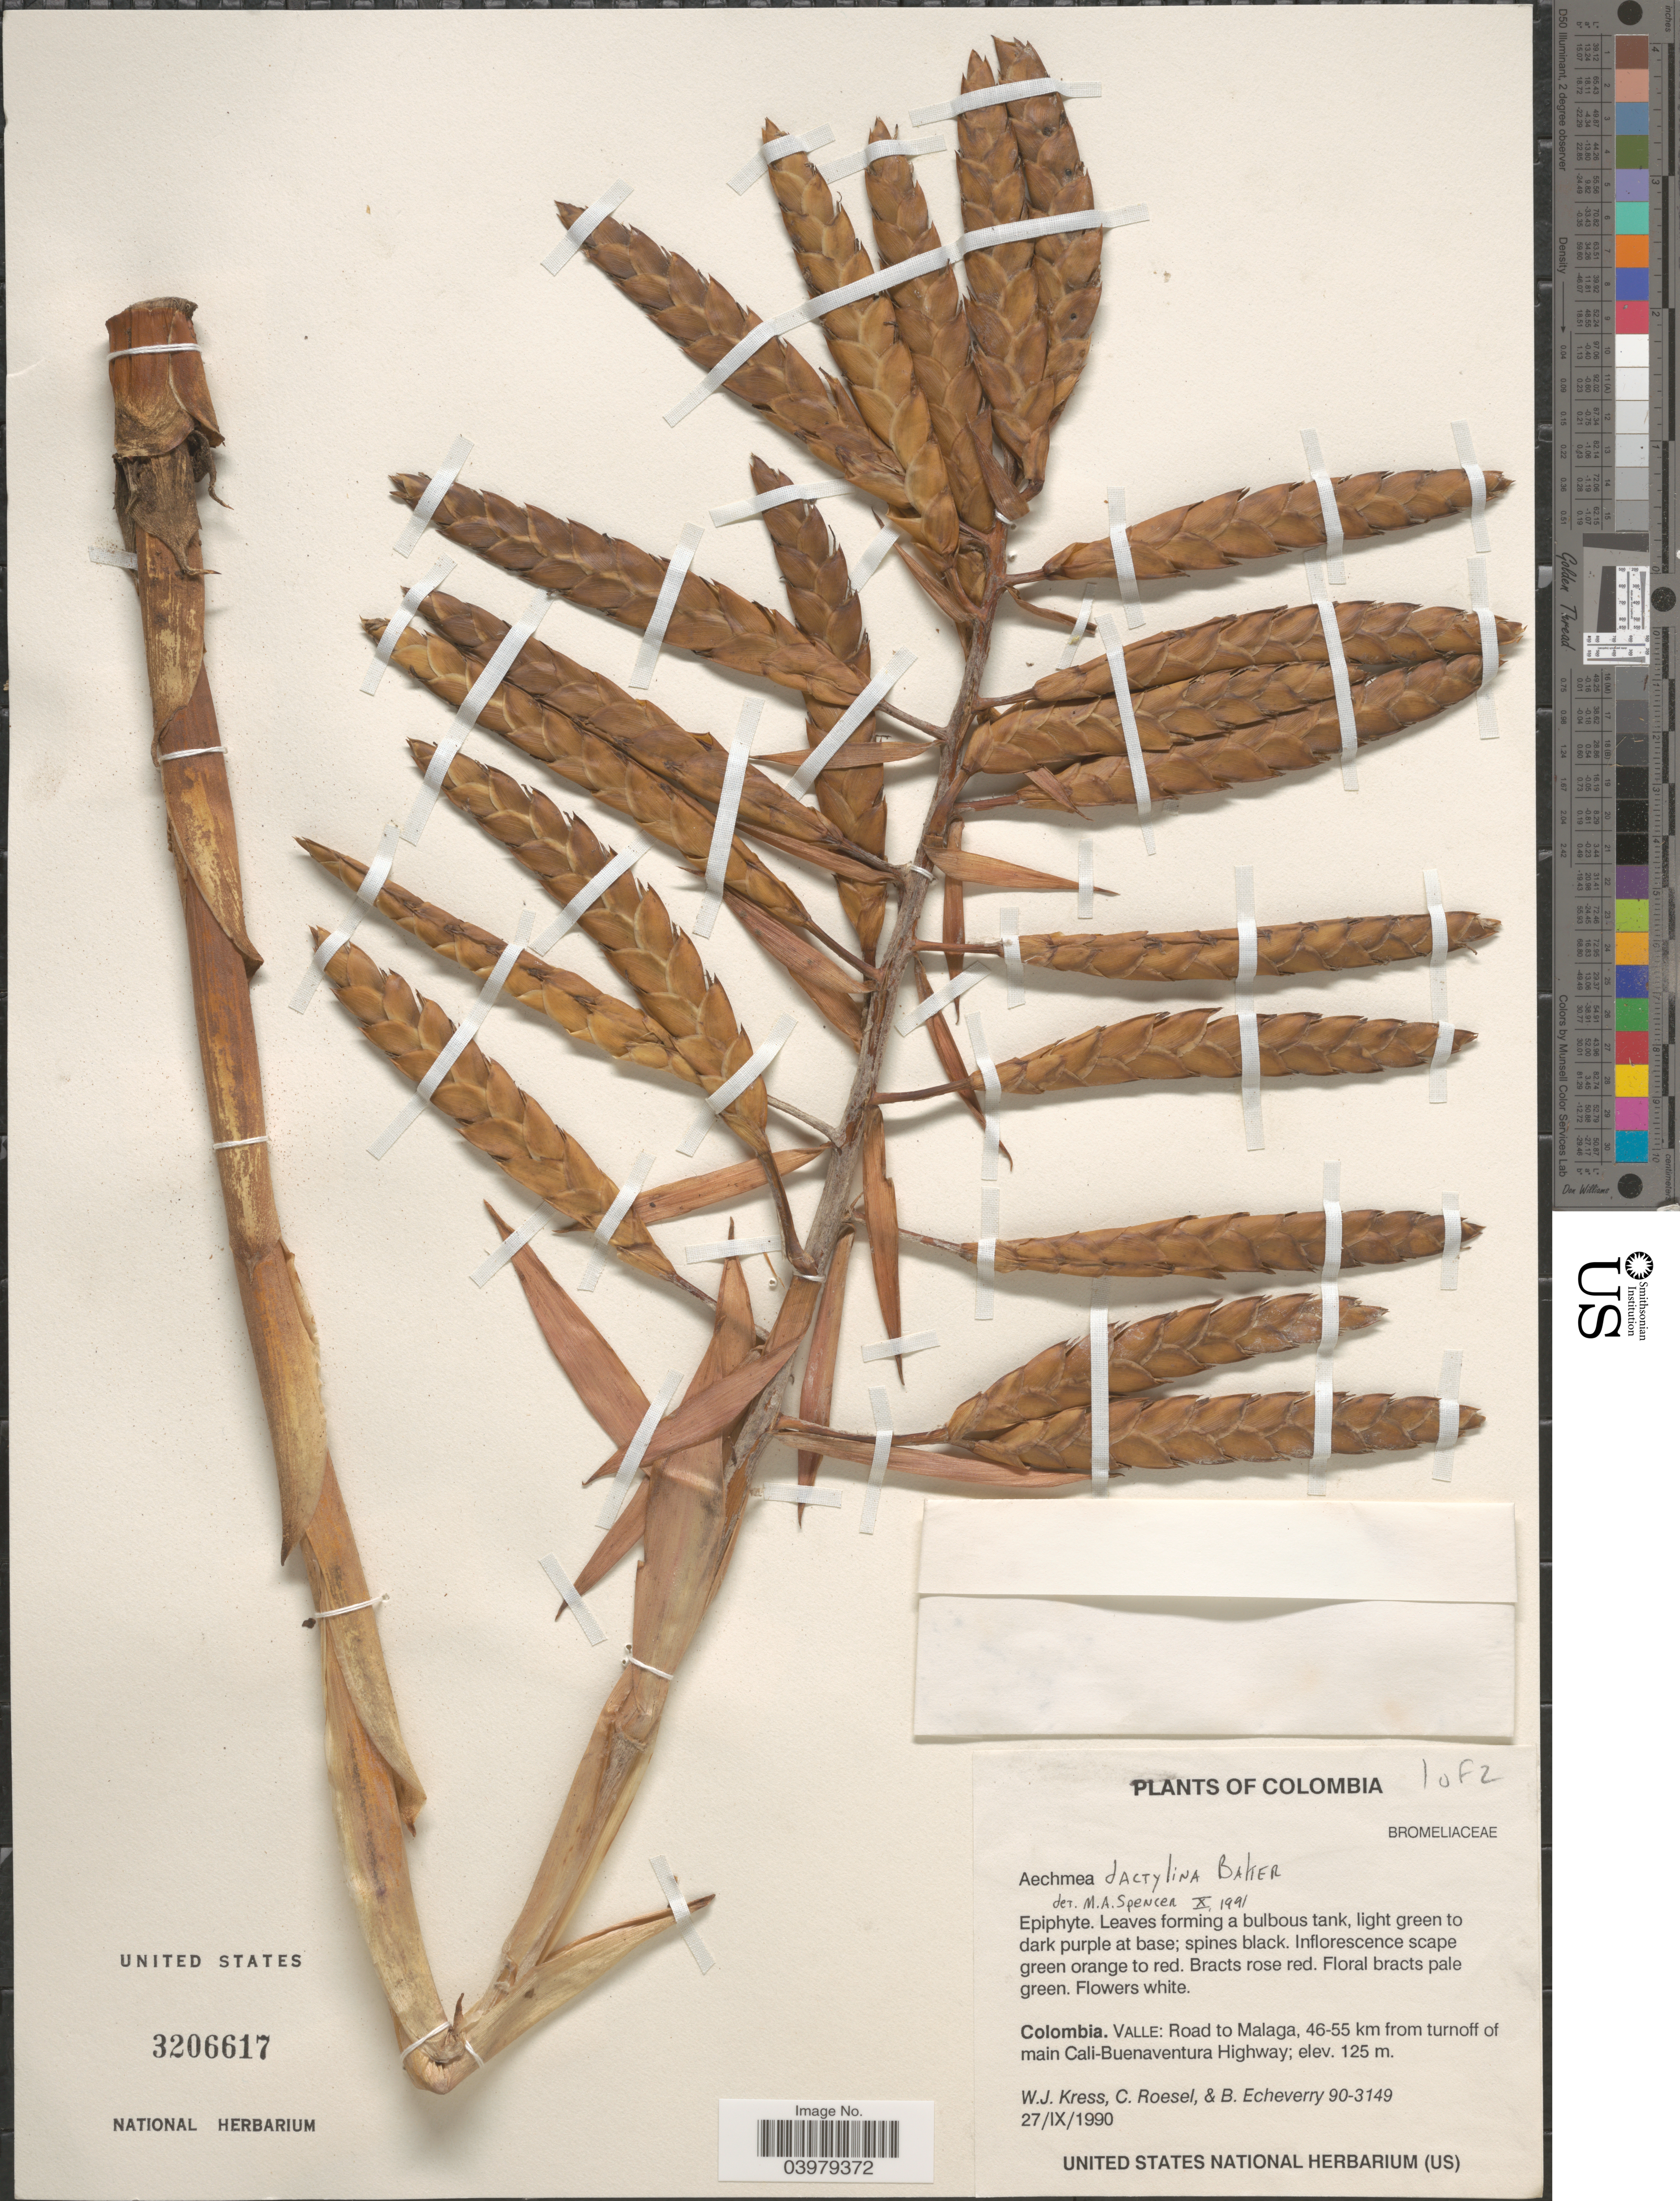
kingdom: Plantae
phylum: Tracheophyta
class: Liliopsida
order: Poales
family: Bromeliaceae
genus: Aechmea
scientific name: Aechmea dactylina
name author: Baker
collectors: W. J. Kress, C. S. Roesel & B. Echeverry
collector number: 90-3149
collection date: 1990-09-27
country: Colombia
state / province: Valle del Cauca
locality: Valle. Road to Malaga, 46-55 km from turnoff of main Cali-Buenaventura Highway.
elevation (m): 125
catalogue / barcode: US 3206617